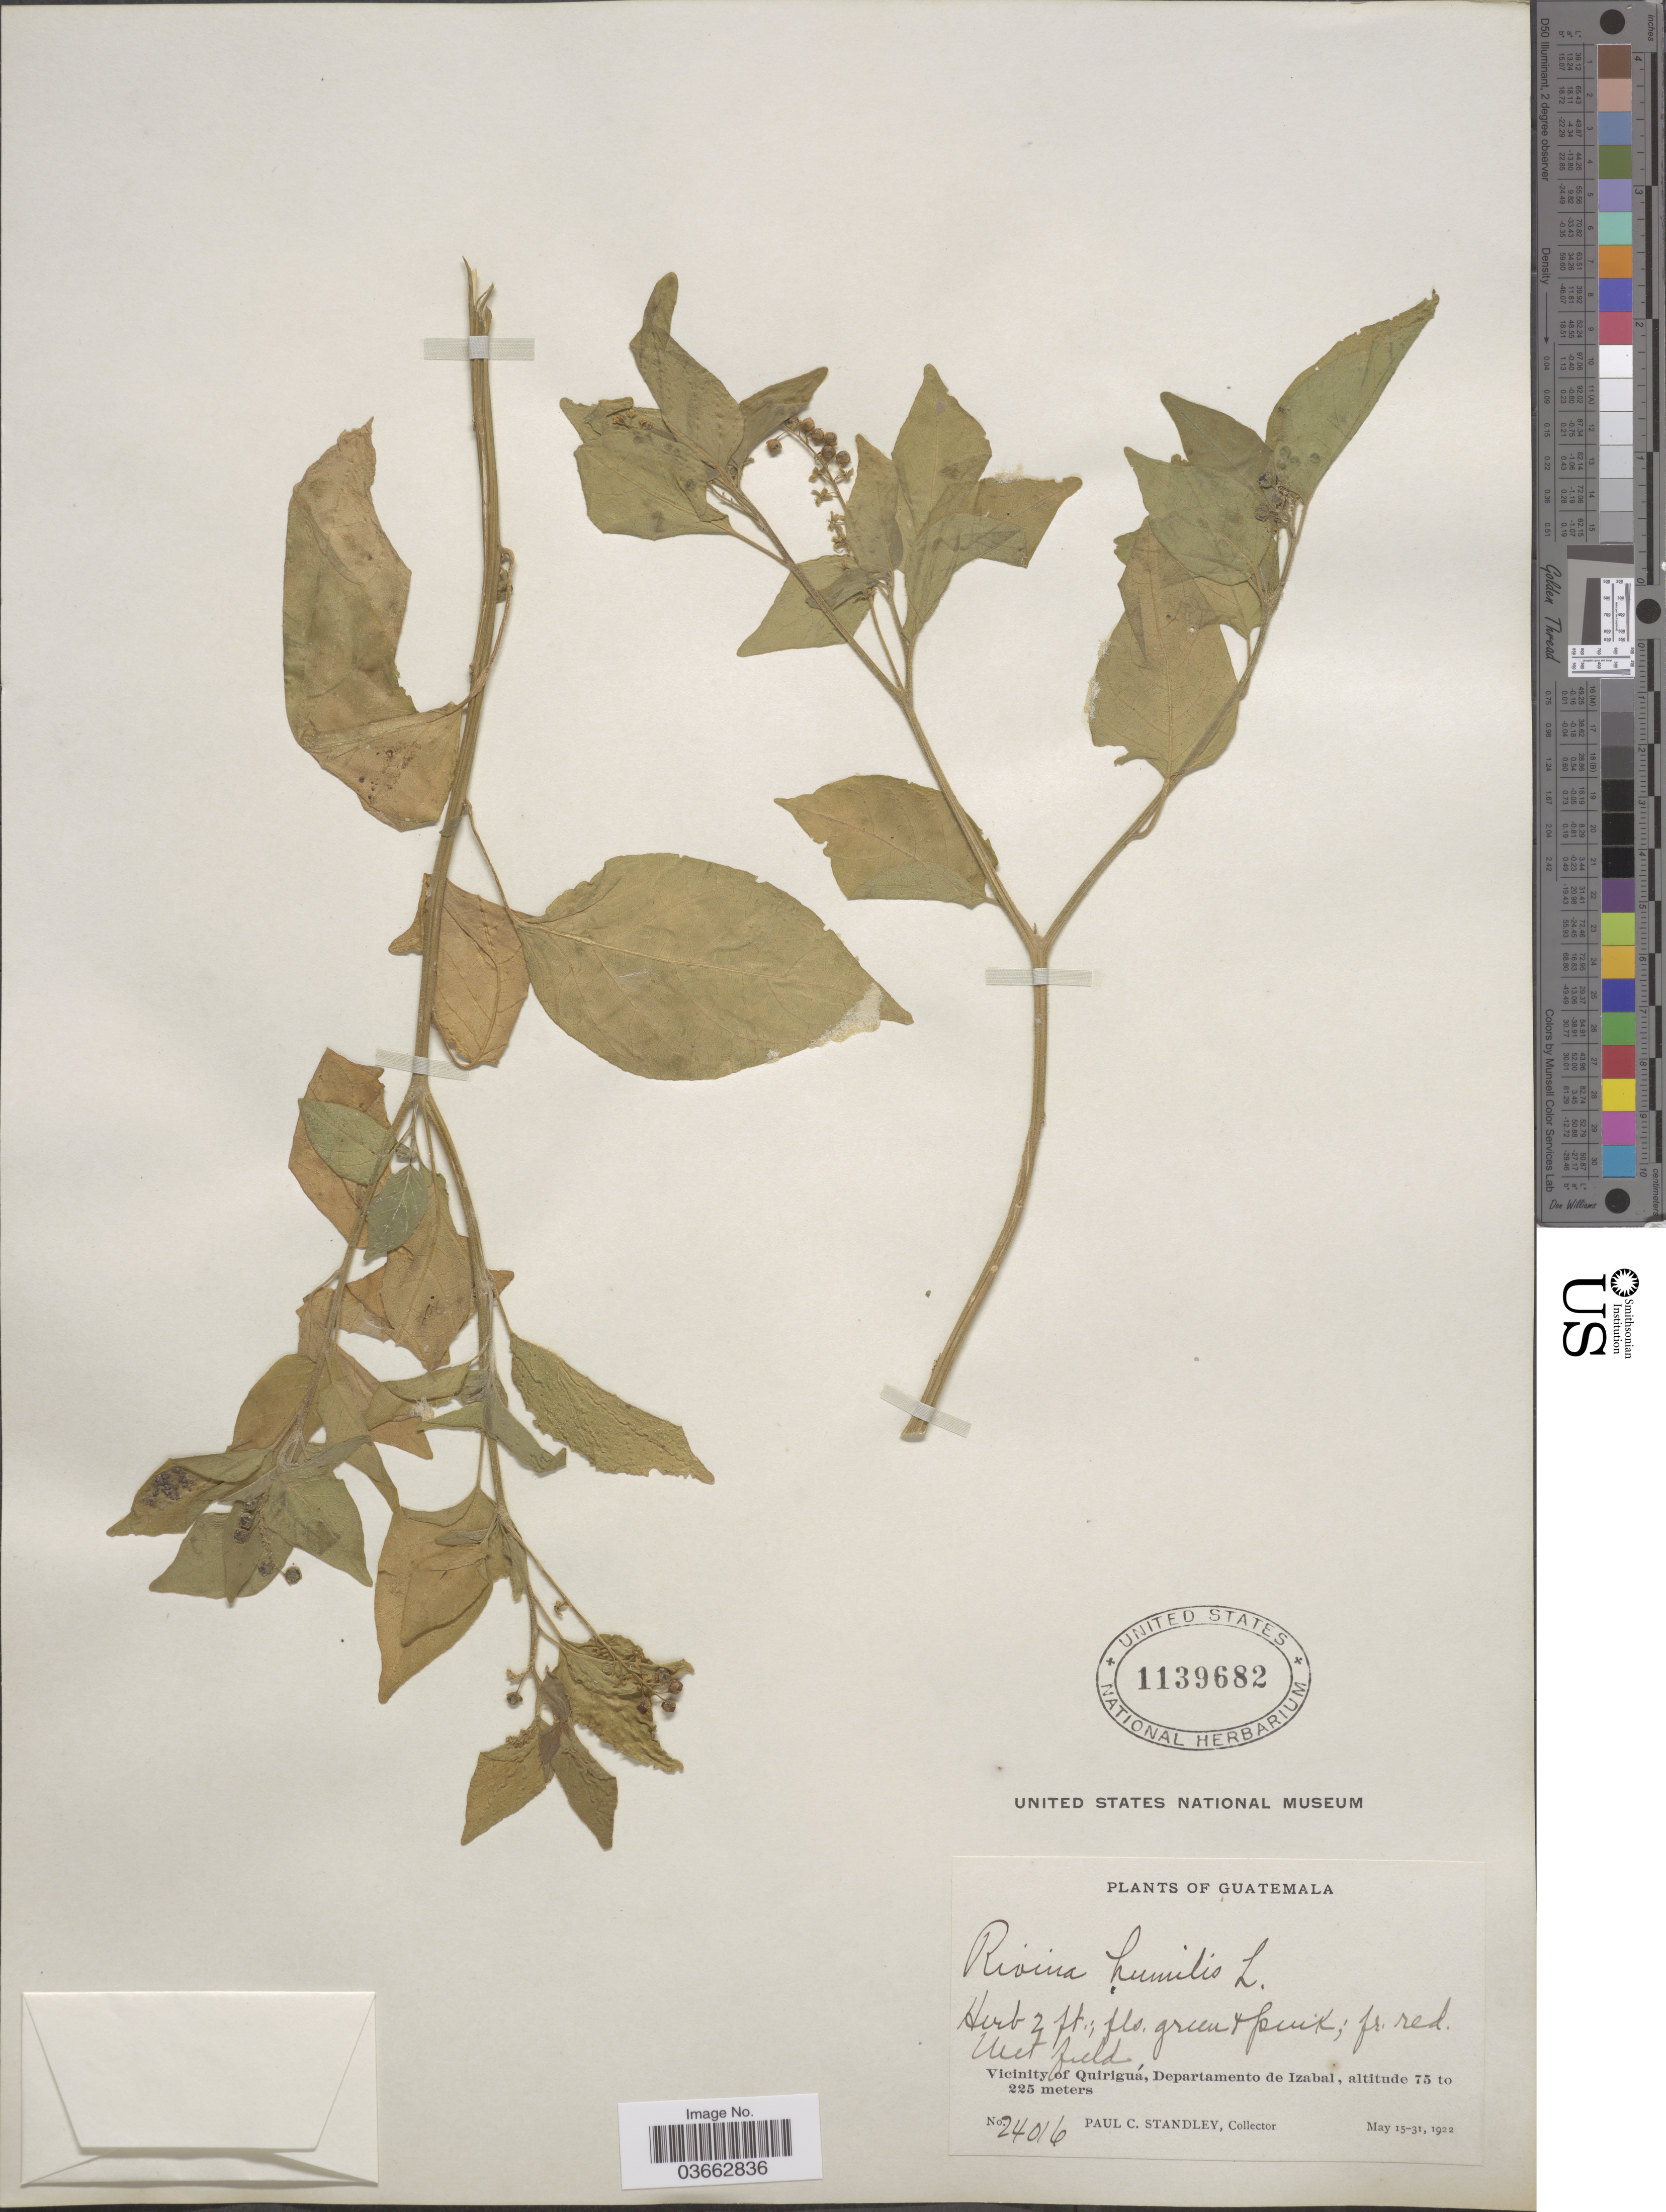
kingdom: Plantae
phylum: Tracheophyta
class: Magnoliopsida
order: Caryophyllales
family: Phytolaccaceae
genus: Rivina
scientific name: Rivina humilis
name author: L.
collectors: P. C. Standley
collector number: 24016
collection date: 1922-05-15/1922-05-31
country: Guatemala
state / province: Izabal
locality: Vicinity of Quiriguá, Departamento de Izabal.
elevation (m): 75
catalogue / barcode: US 1139682